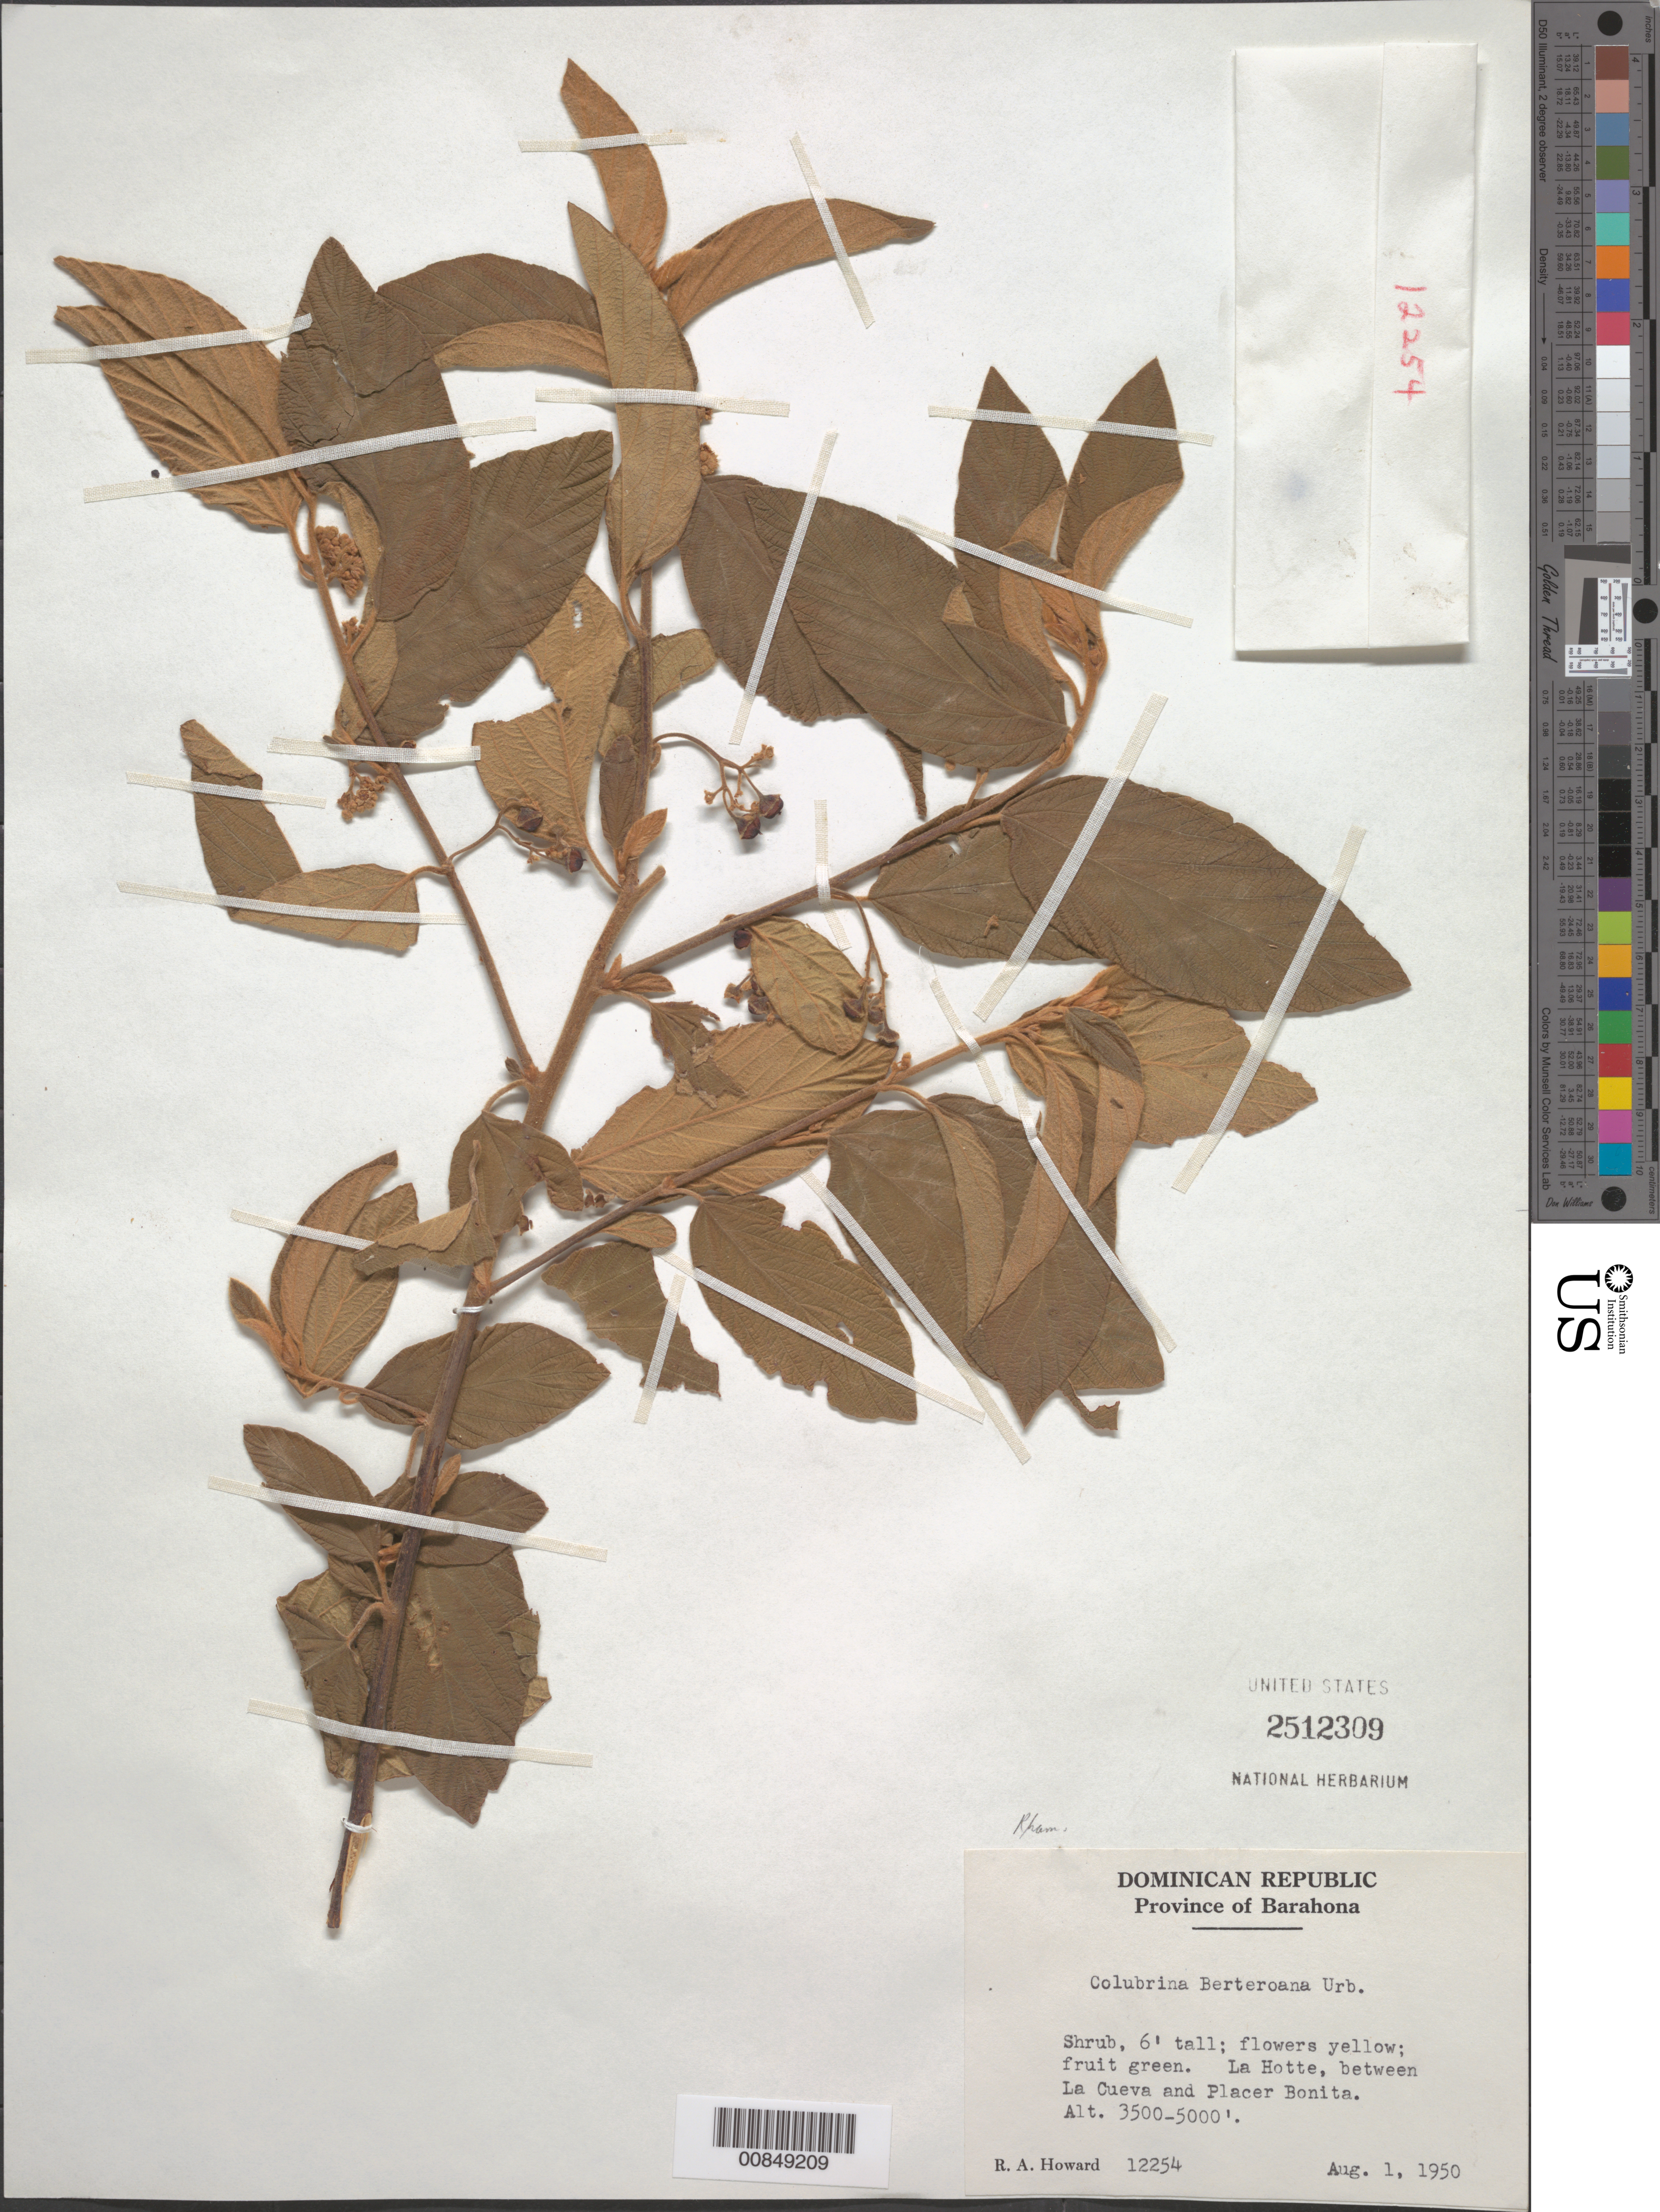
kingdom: Plantae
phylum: Tracheophyta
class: Magnoliopsida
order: Rosales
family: Rhamnaceae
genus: Colubrina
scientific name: Colubrina berteroana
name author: Urb.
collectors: R. A. Howard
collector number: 12254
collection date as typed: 01 Aug 1950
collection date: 1950-08-01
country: Dominican Republic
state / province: Barahona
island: Hispaniola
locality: La Hotte, between La Cueva and Placer Bonita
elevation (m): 1067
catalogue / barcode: US 2512309